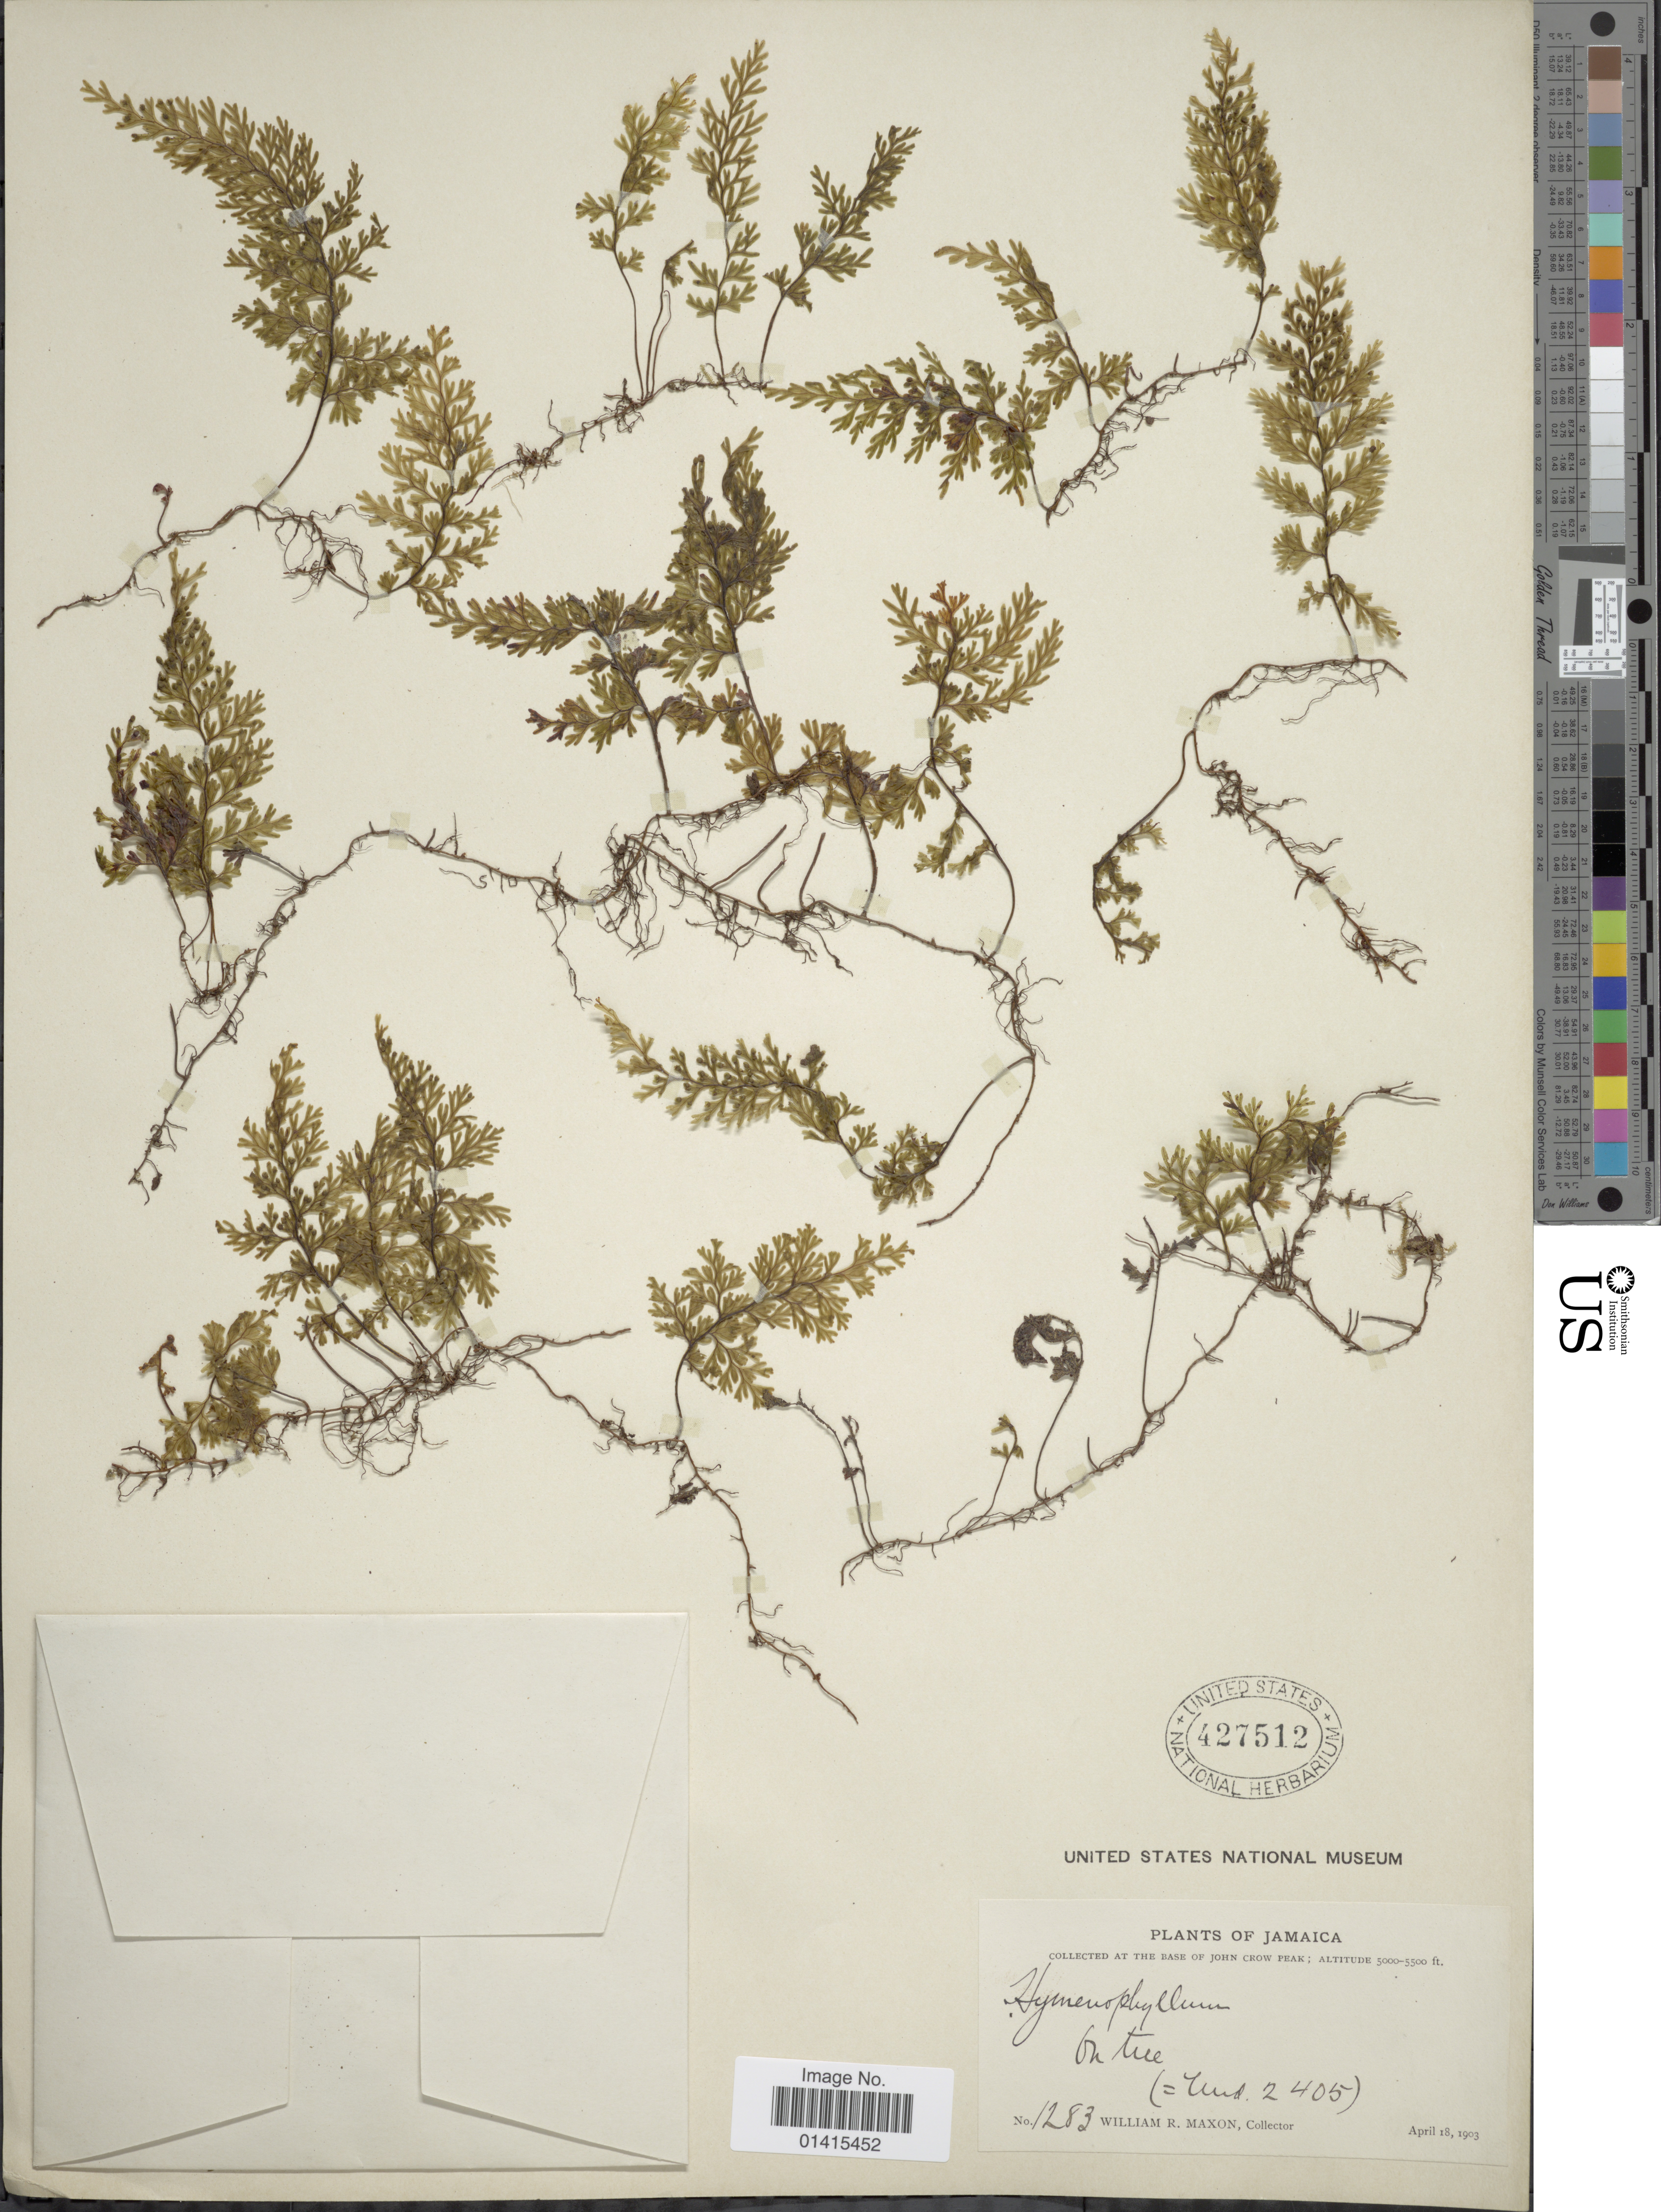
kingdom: Plantae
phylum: Tracheophyta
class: Polypodiopsida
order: Hymenophyllales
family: Hymenophyllaceae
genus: Hymenophyllum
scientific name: Hymenophyllum polyanthos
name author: (Sw.) Sw.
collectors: W. R. Maxon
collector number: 1283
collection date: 1903-04-18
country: Jamaica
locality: At the base of John Crow Peak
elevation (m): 1524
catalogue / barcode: US 427512